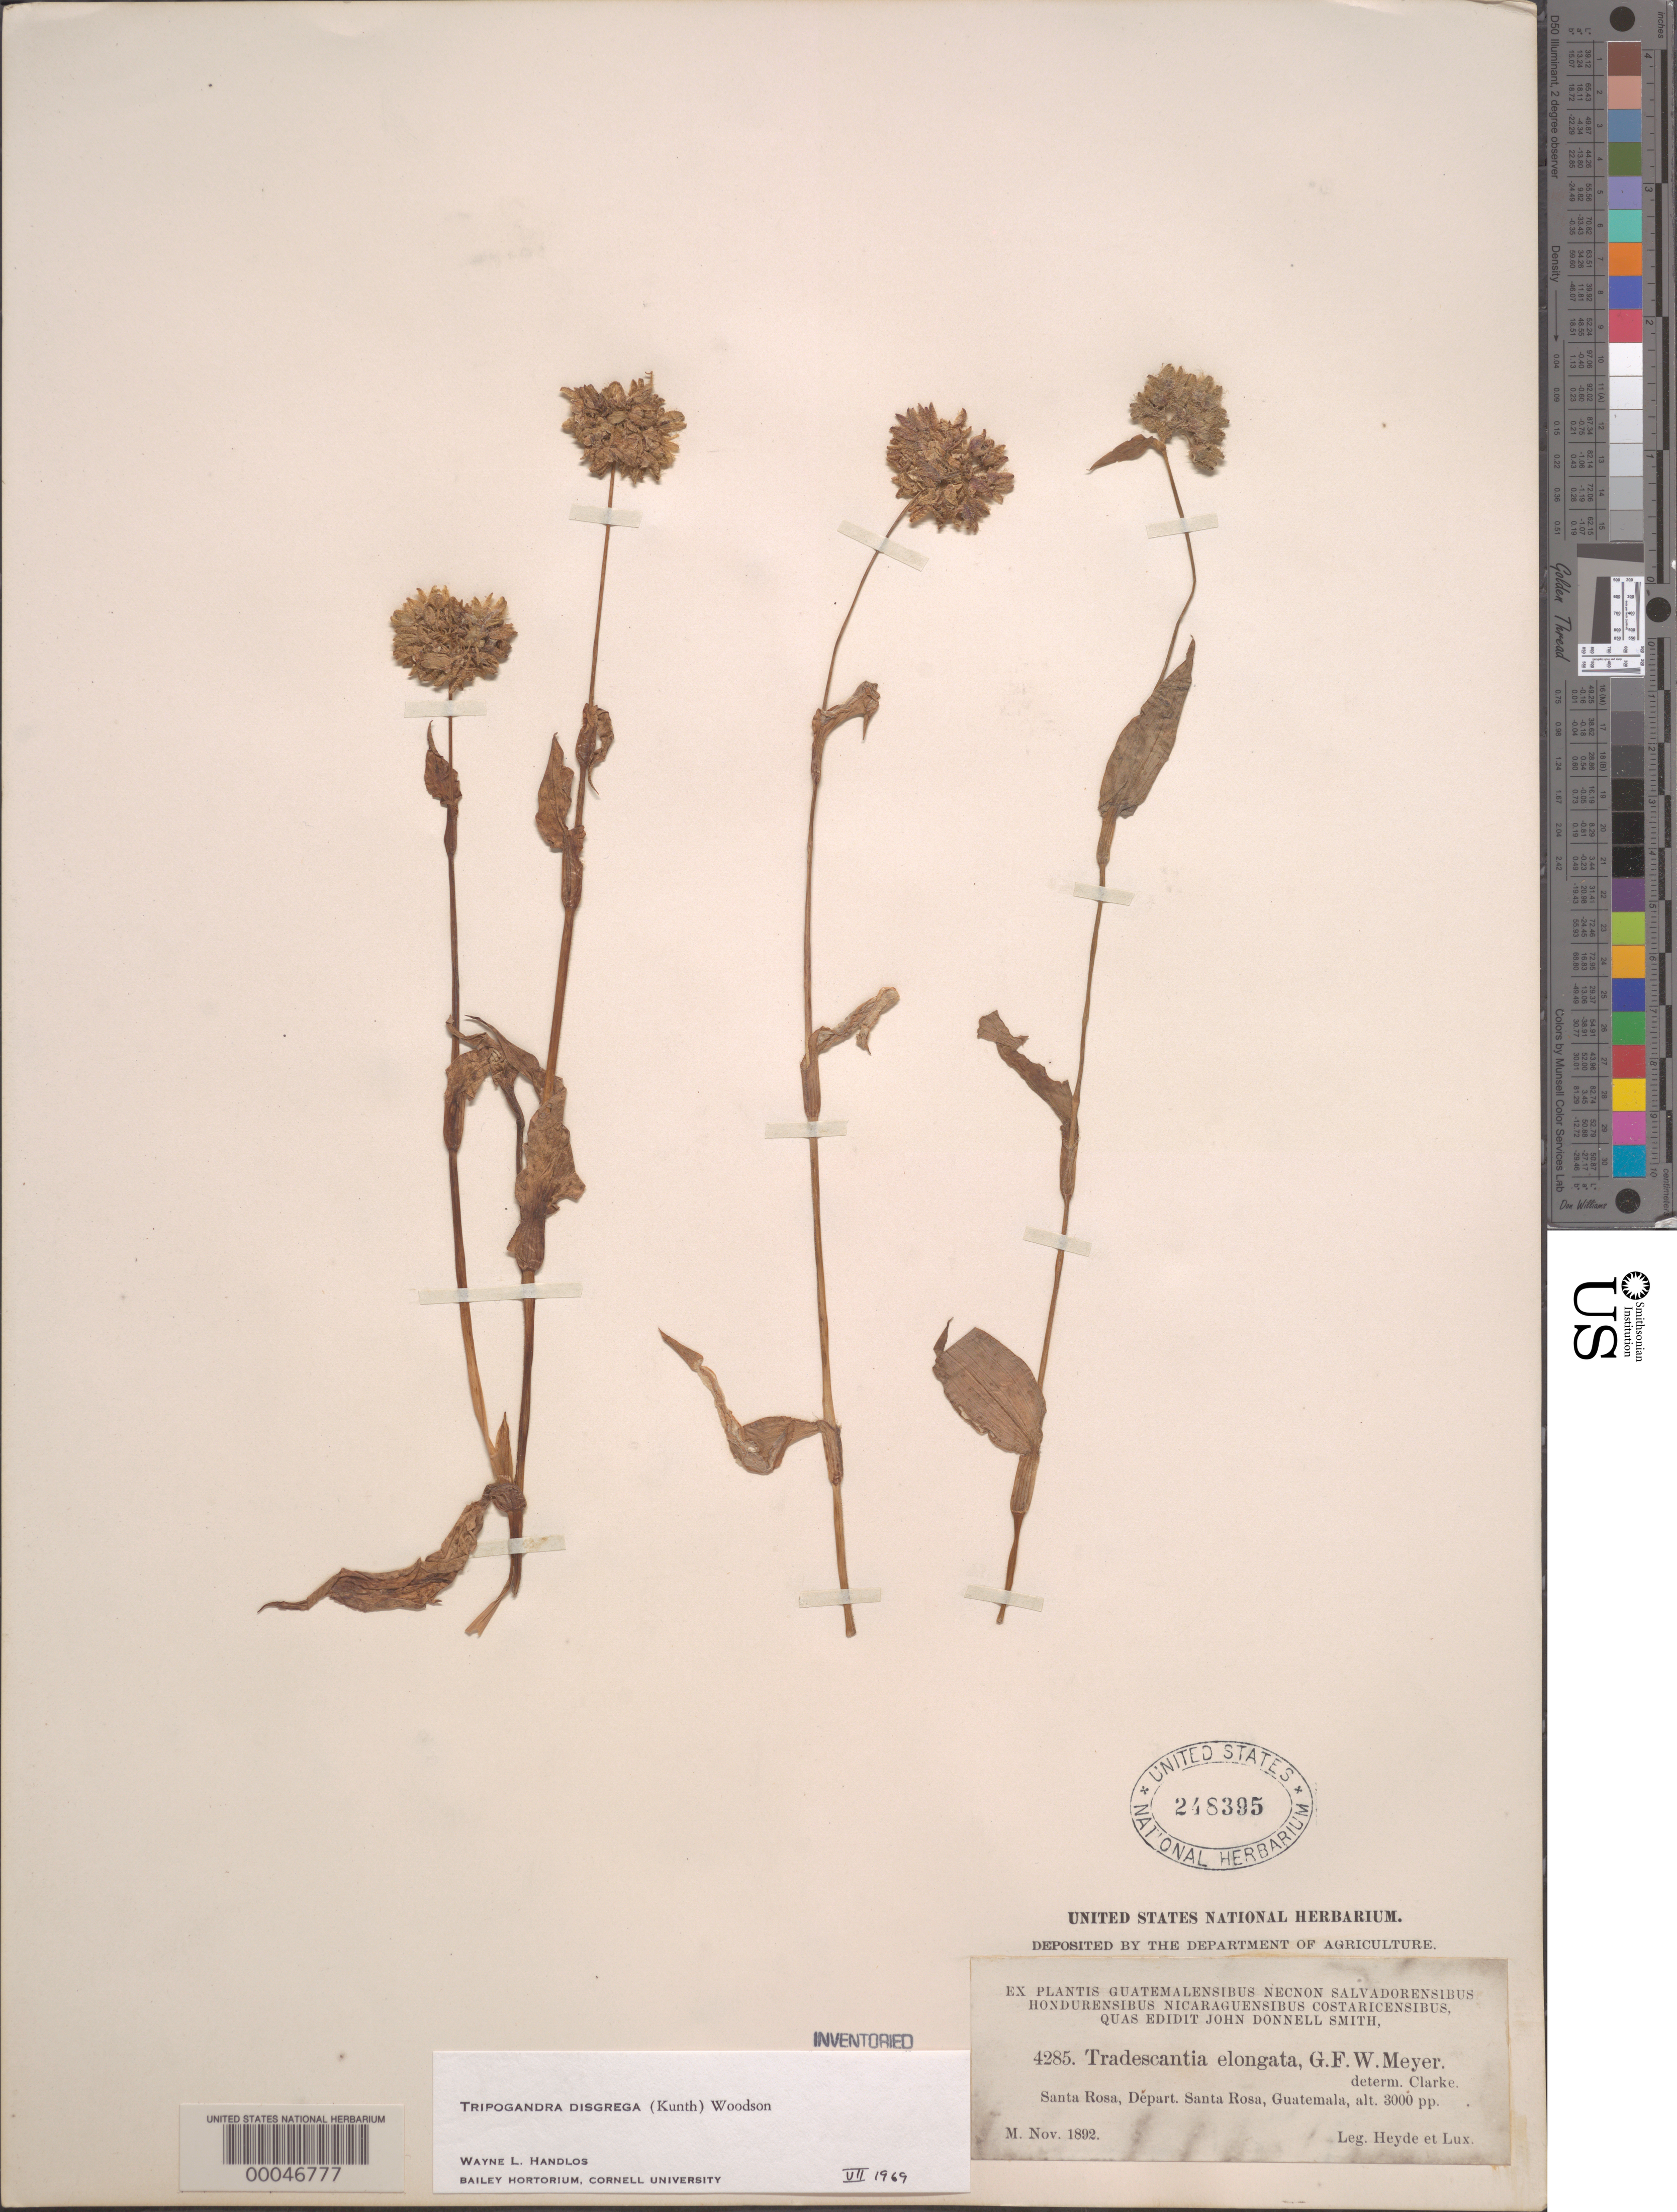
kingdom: Plantae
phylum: Tracheophyta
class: Liliopsida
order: Commelinales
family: Commelinaceae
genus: Tripogandra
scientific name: Tripogandra disgrega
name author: (Kunth) Woodson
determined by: Handlos, W. L.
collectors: E. T. Heyde & E. Lux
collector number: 4285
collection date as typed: Nov 1892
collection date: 1892-11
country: Guatemala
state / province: Santa Rosa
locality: Santa Rosa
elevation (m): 915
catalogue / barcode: US 248395